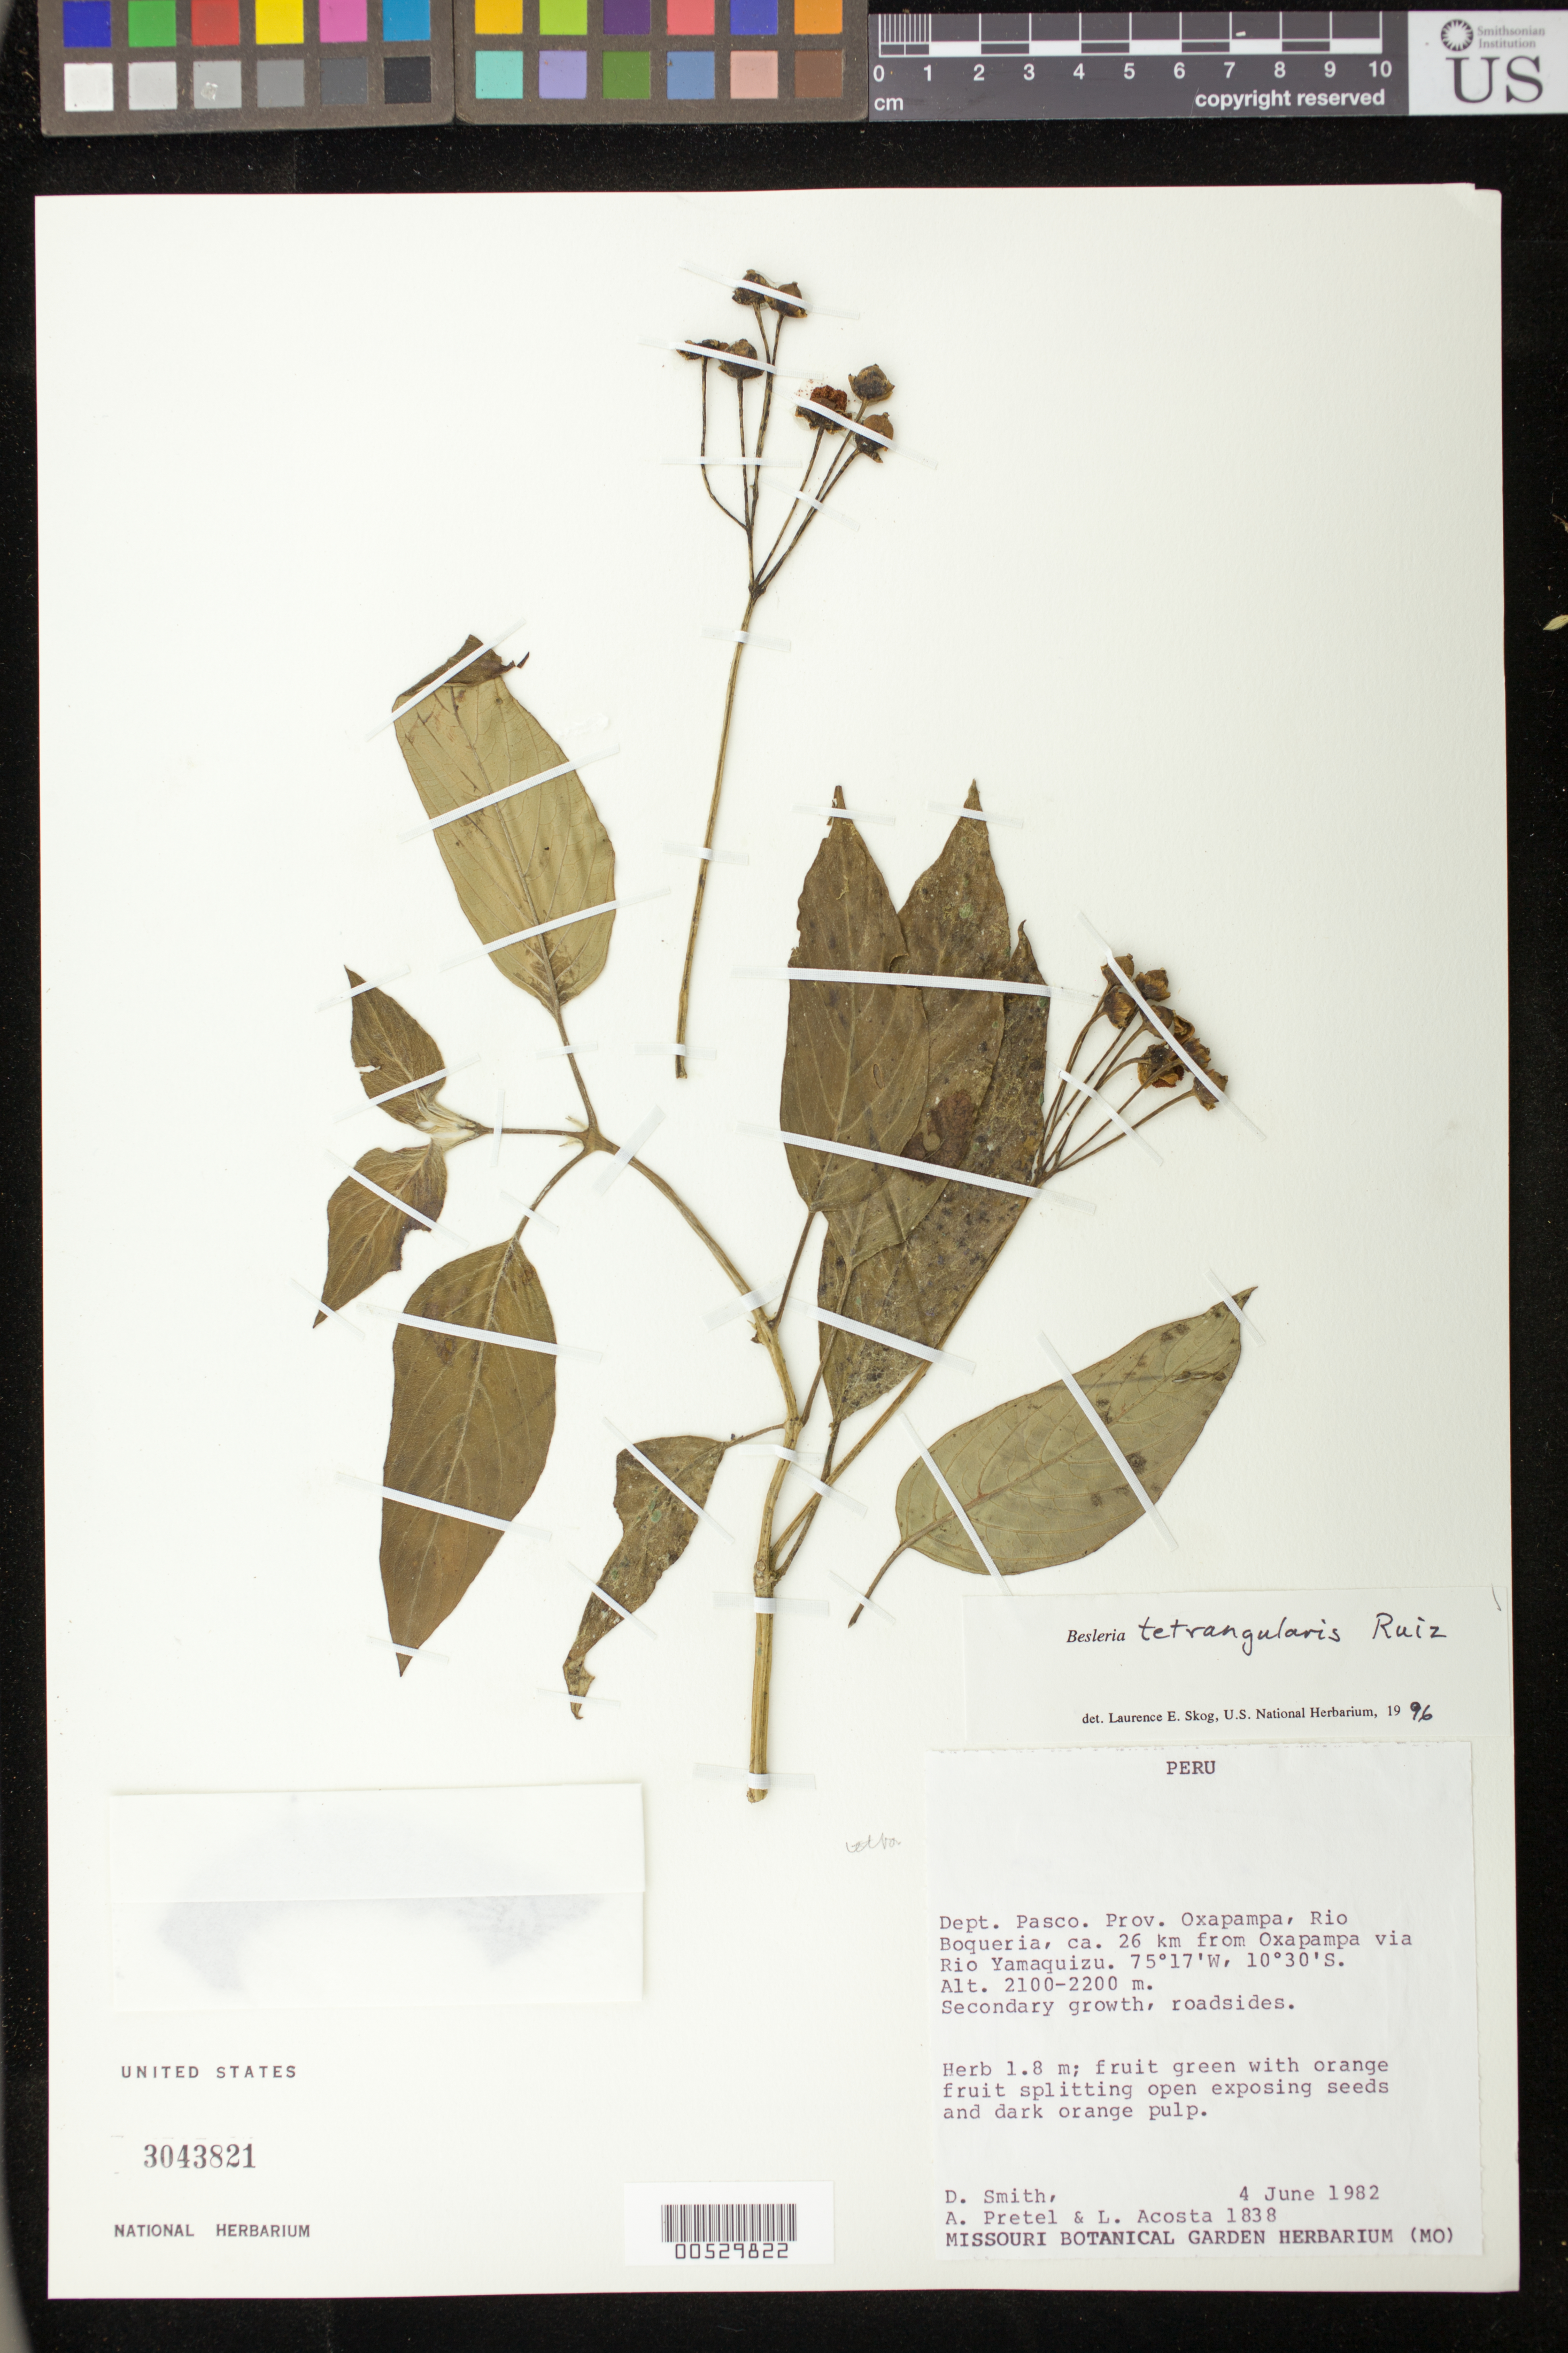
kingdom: Plantae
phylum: Tracheophyta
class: Magnoliopsida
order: Lamiales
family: Gesneriaceae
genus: Besleria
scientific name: Besleria tetrangularis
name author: Ruiz ex Hanst.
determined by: Skog, Laurence E.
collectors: D. Smith, A. Pretel & L. Acosta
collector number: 1838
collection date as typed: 04 Jun 1982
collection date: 1982-06-04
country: Peru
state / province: Pasco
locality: Prov. Oxapampa, Rio Boqueria, ca. 26 km from Oxapampa via Rio Yamaquizu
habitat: Secondary growth, roadsides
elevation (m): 2100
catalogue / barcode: US 3043821